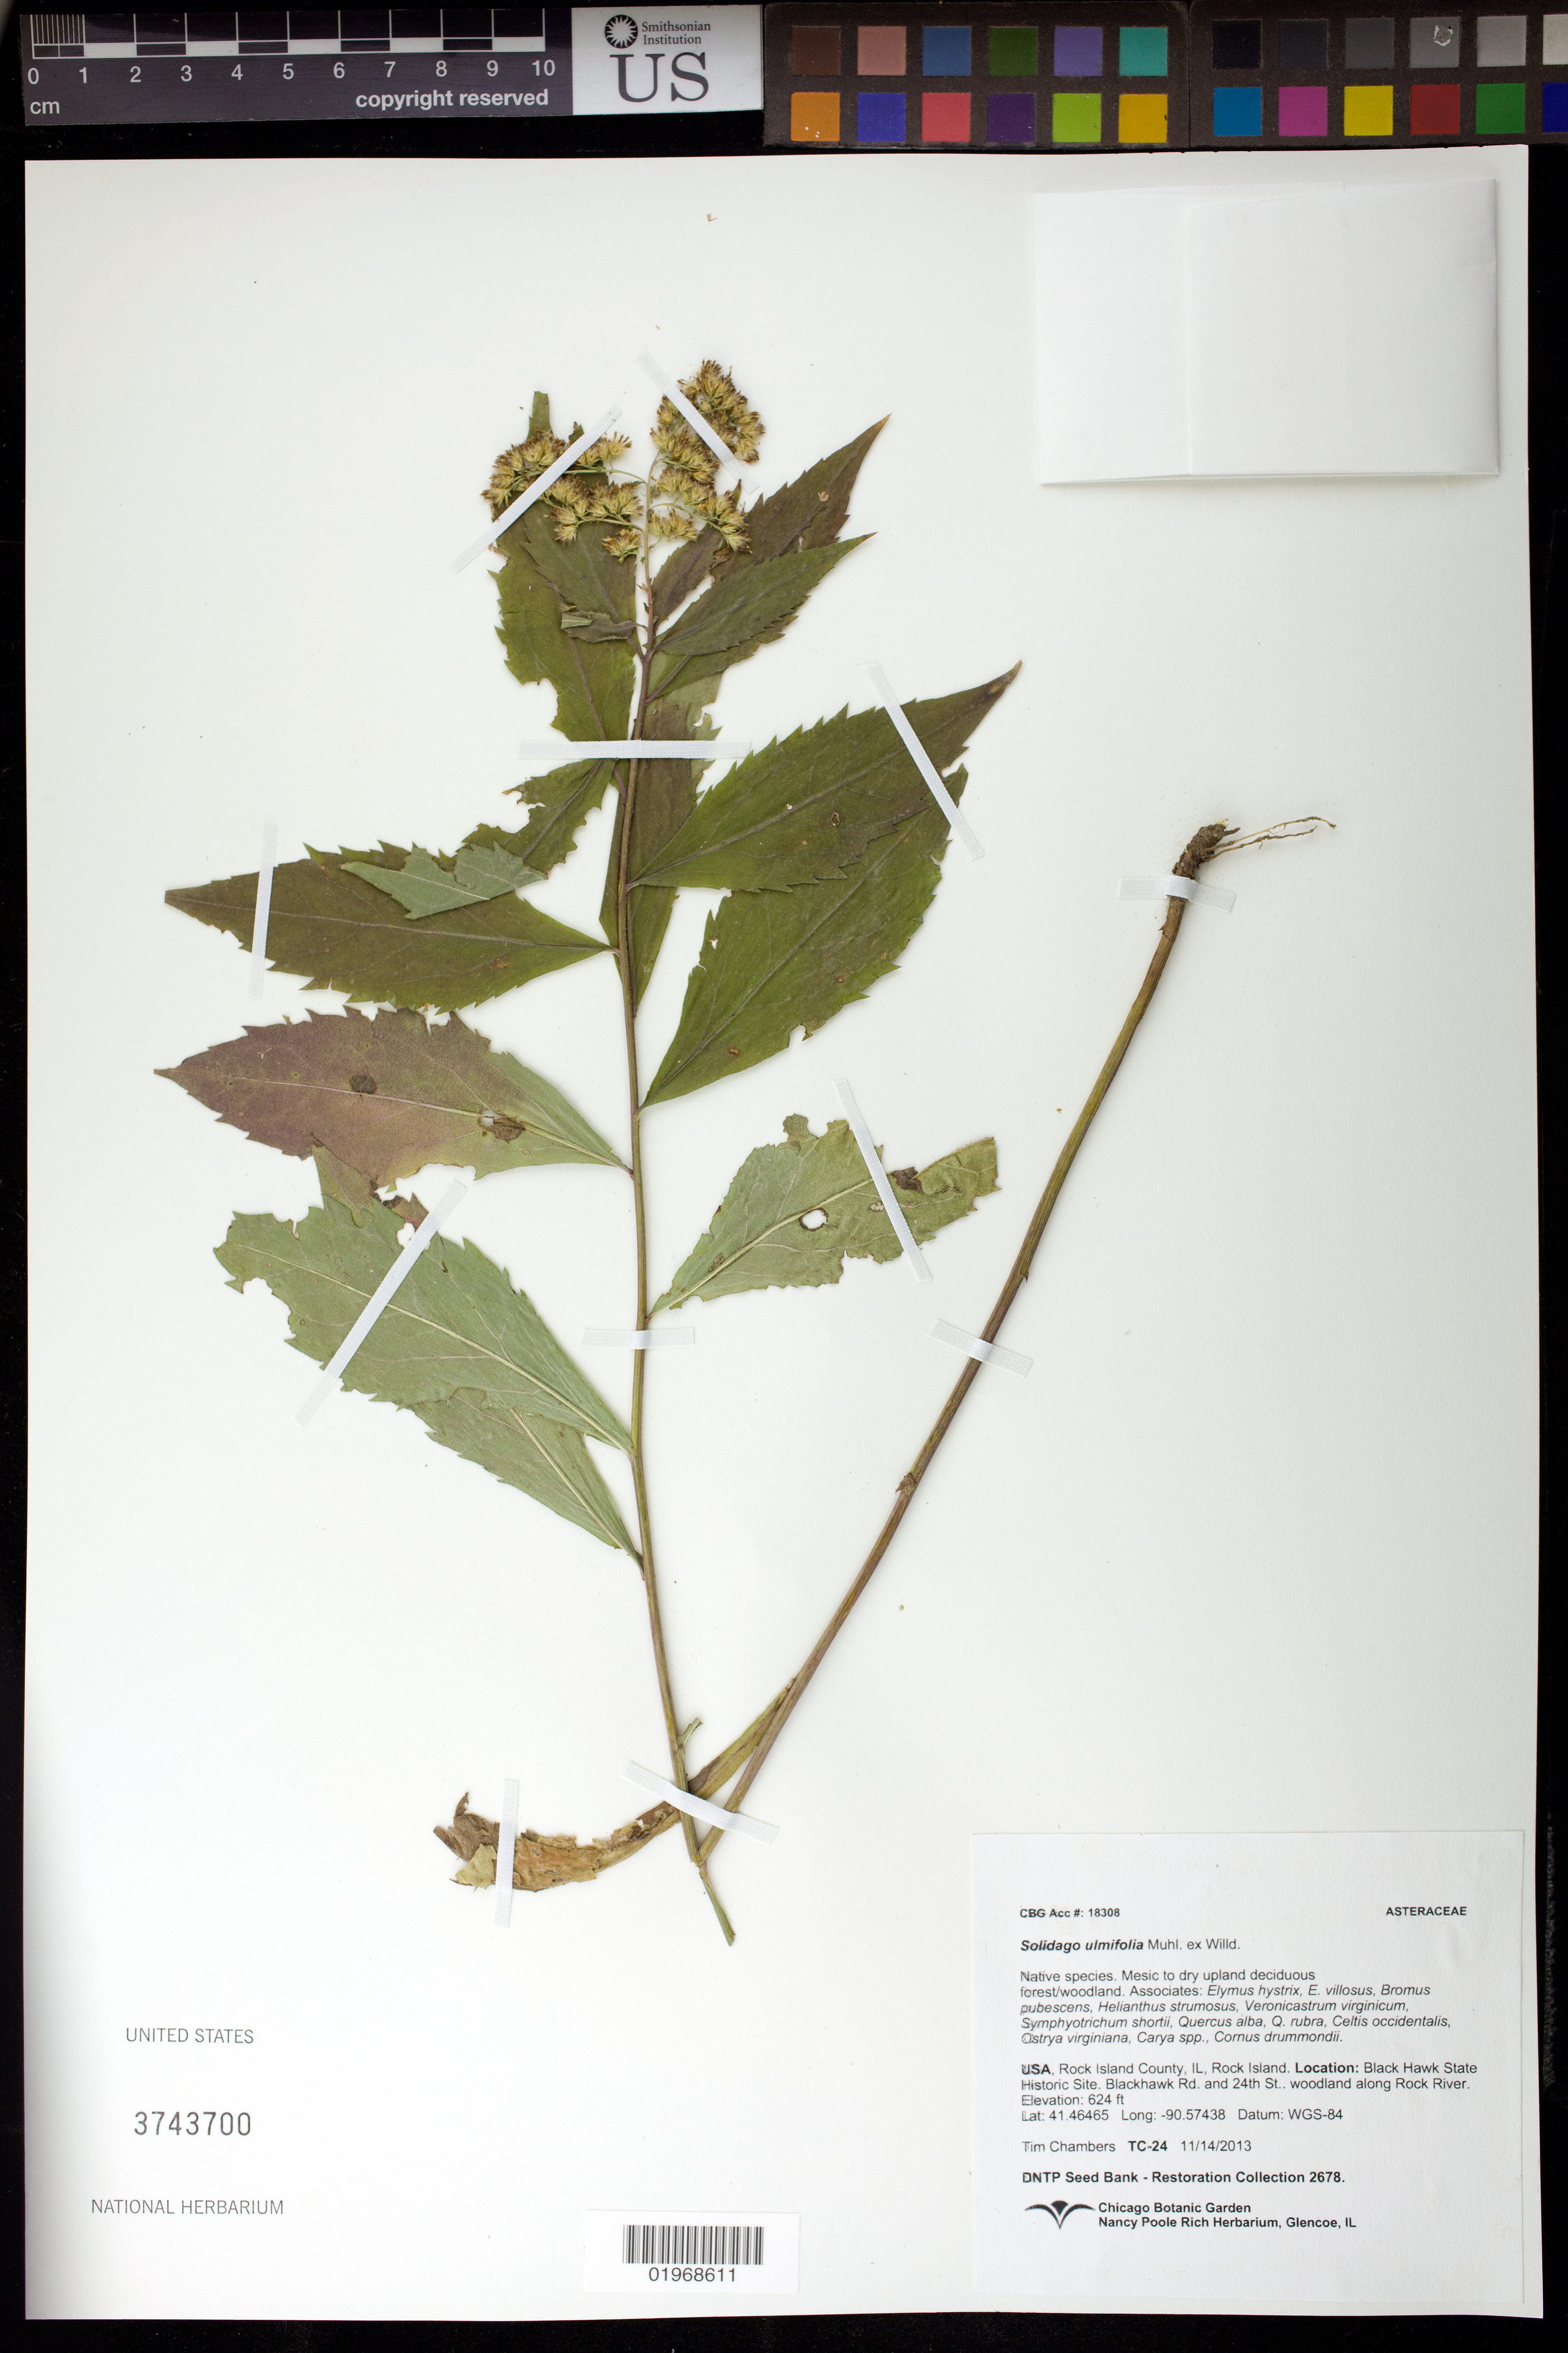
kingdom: Plantae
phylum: Tracheophyta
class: Magnoliopsida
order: Asterales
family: Asteraceae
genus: Solidago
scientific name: Solidago ulmifolia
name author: Muhl. ex Willd.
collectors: T. Chambers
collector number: TC-24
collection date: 2013-11-14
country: United States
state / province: Illinois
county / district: Rock Island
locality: Black Hawk State Historic Site. Black Hawk Rd. and 24th St.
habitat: Mesic to dry upland deciduous forest/ woodland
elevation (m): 190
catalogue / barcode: US 3743700